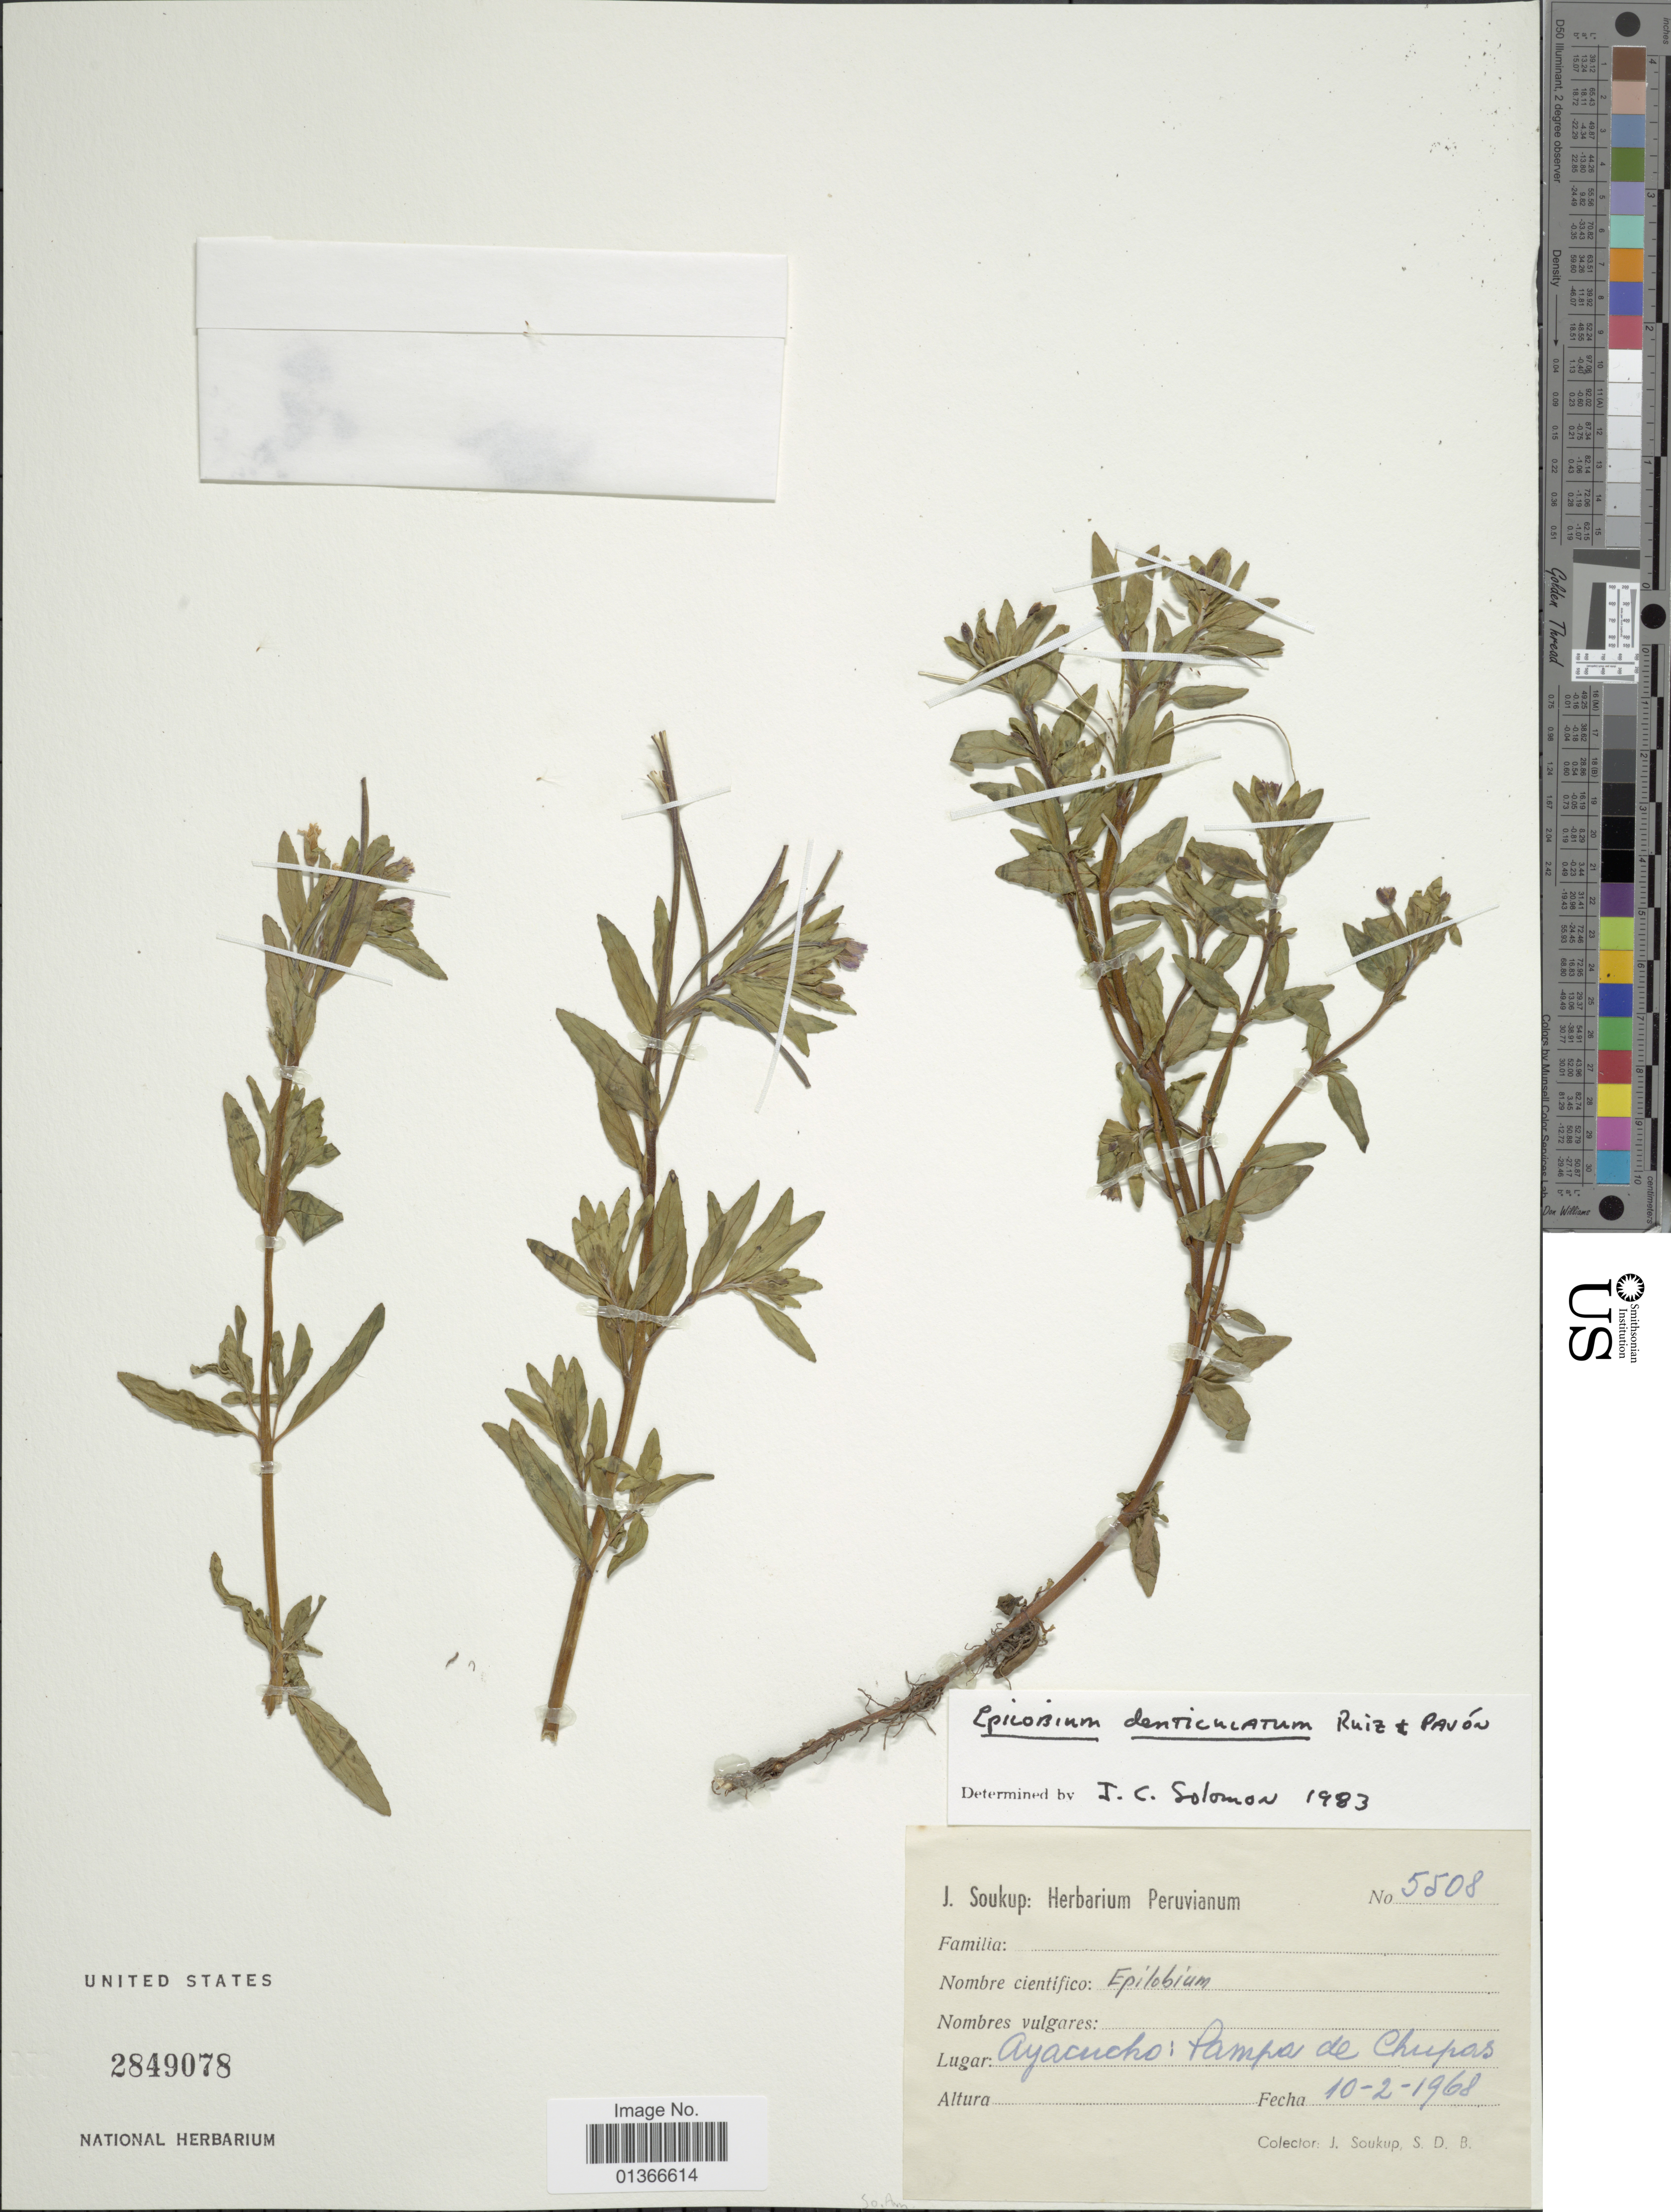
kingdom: Plantae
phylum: Tracheophyta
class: Magnoliopsida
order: Myrtales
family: Onagraceae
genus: Epilobium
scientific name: Epilobium denticulatum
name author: Ruiz & Pav.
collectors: J. Soukup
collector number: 5508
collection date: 1968-02-10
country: Peru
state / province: Ayacucho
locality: Pampa de Chupas.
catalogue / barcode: US 2849078